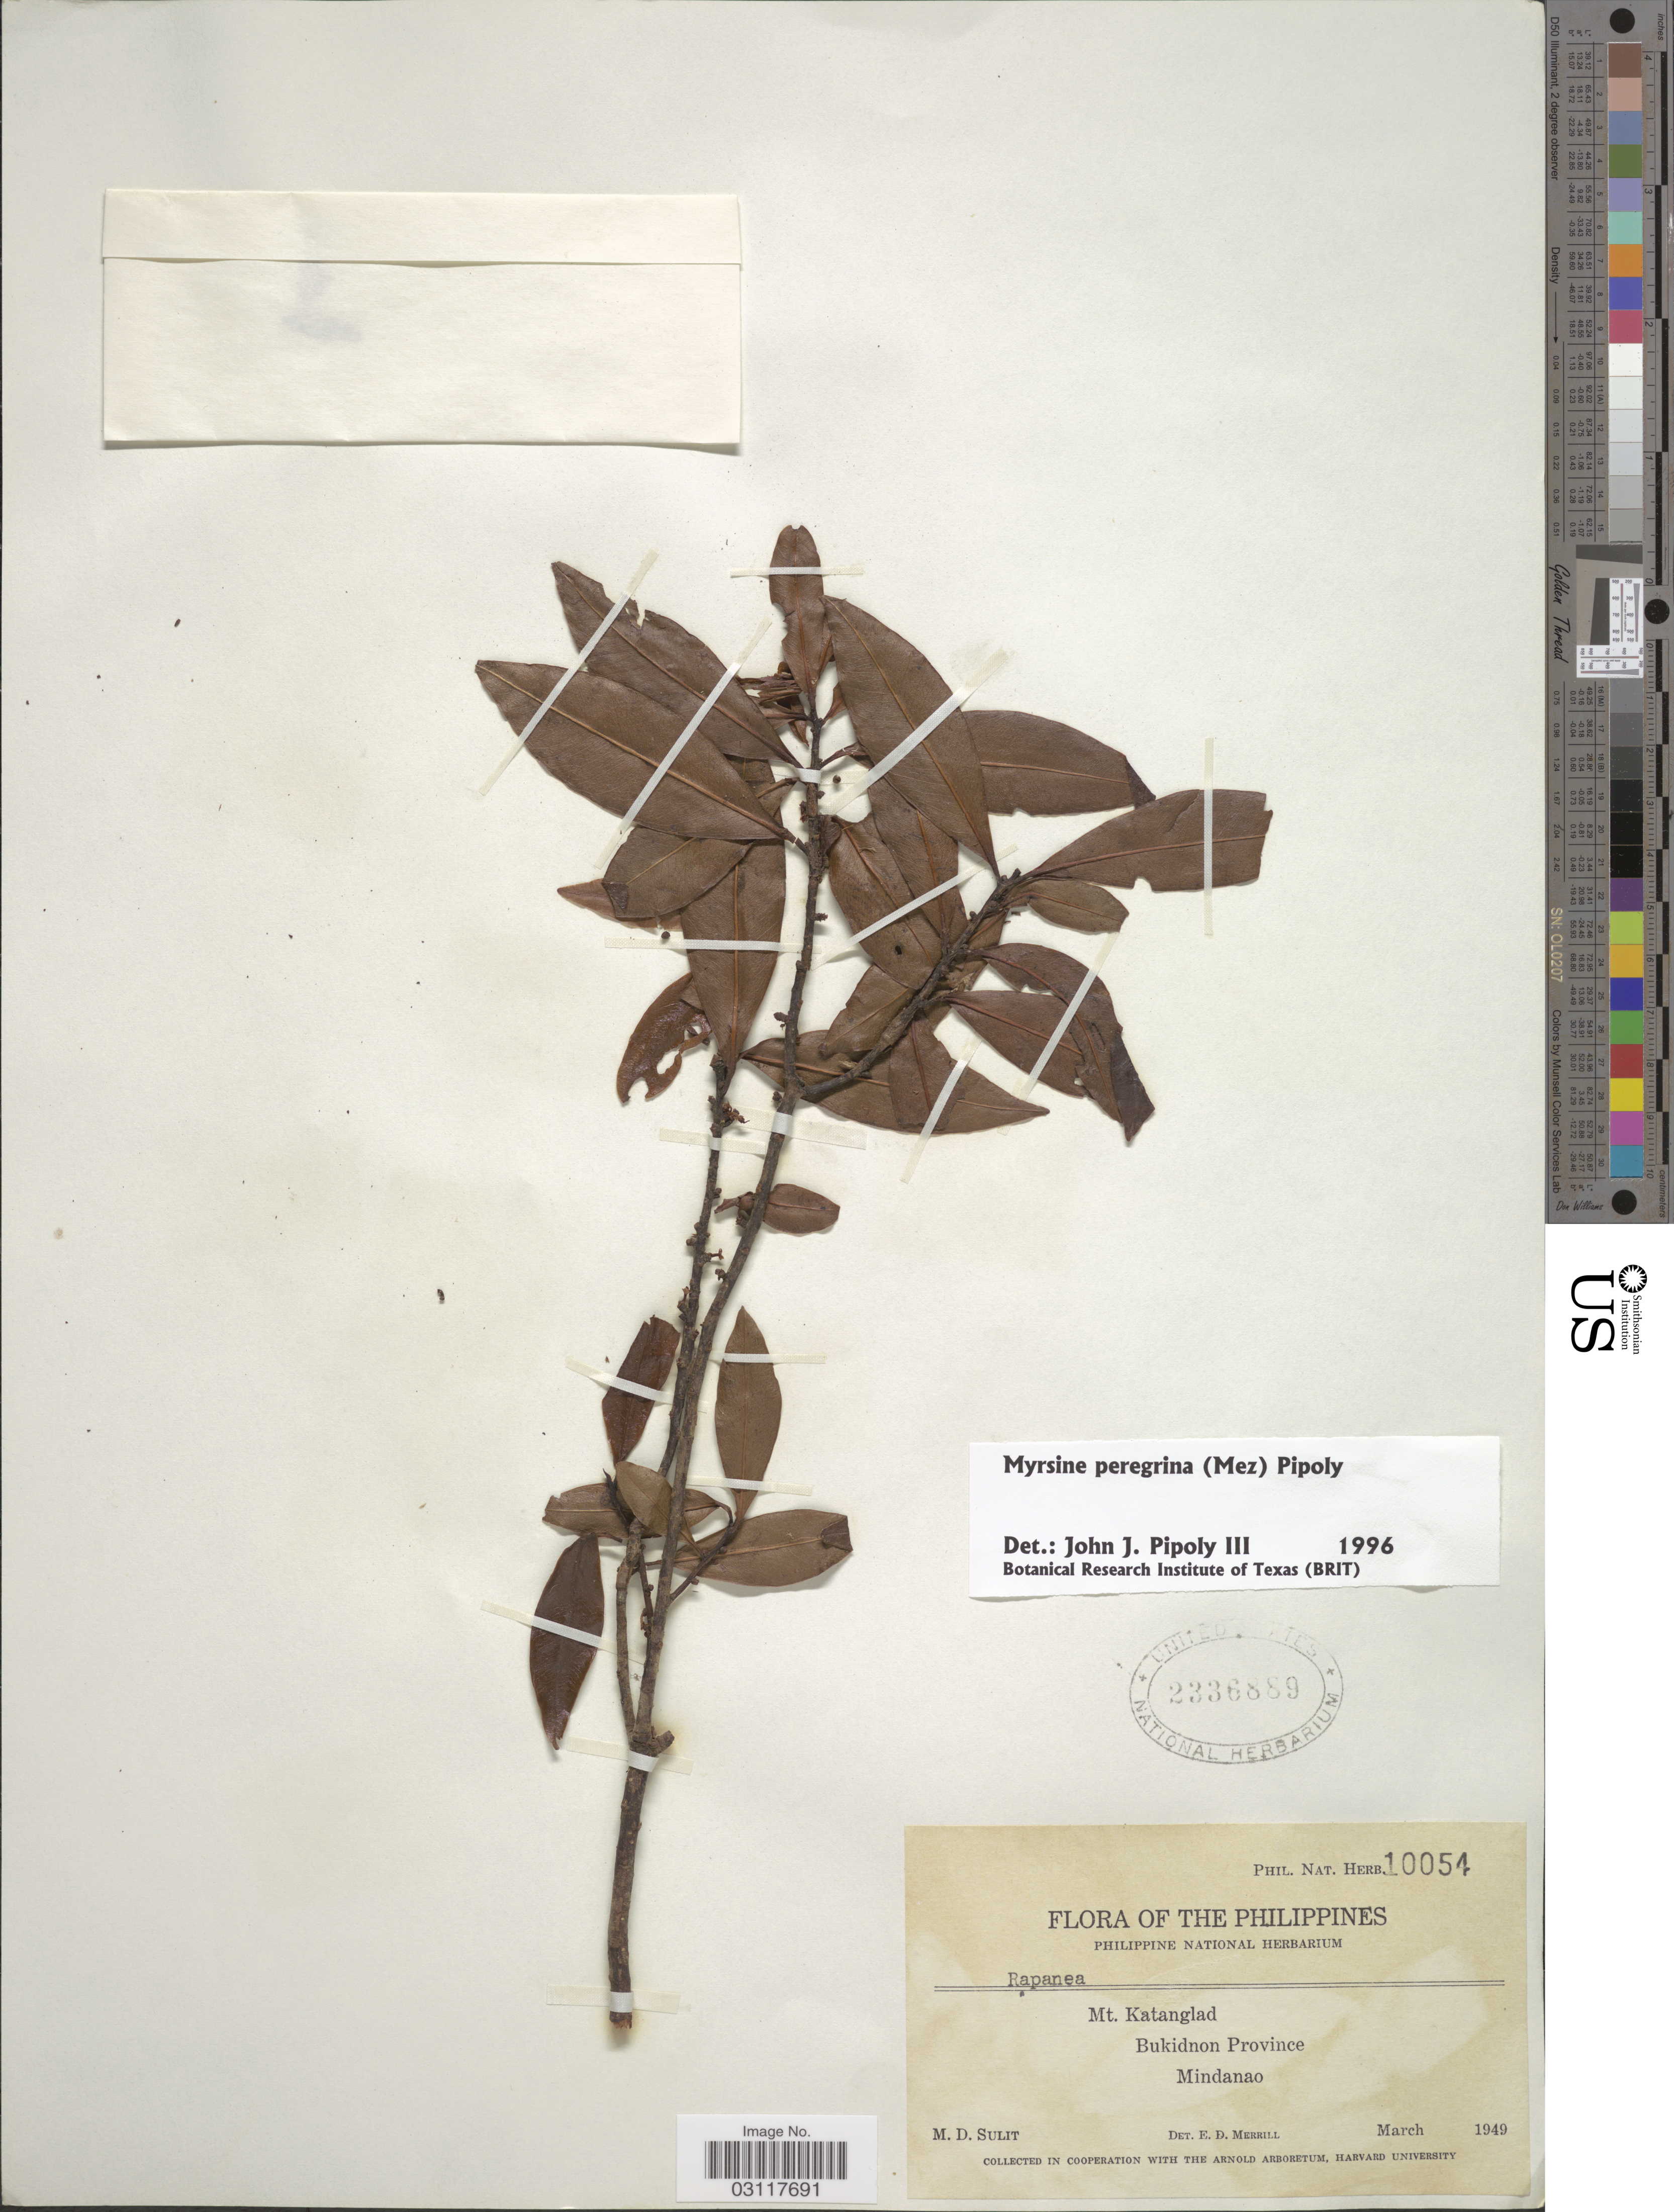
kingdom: Plantae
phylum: Tracheophyta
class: Magnoliopsida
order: Ericales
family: Primulaceae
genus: Myrsine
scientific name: Myrsine peregrina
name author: (Mez) Pipoly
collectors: M. Sulit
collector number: Phil. Nat. Herb. 10054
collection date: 1949-03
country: Philippines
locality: Mt. Katanglad, Bukidnon Province, Mindanao.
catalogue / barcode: US 2336889